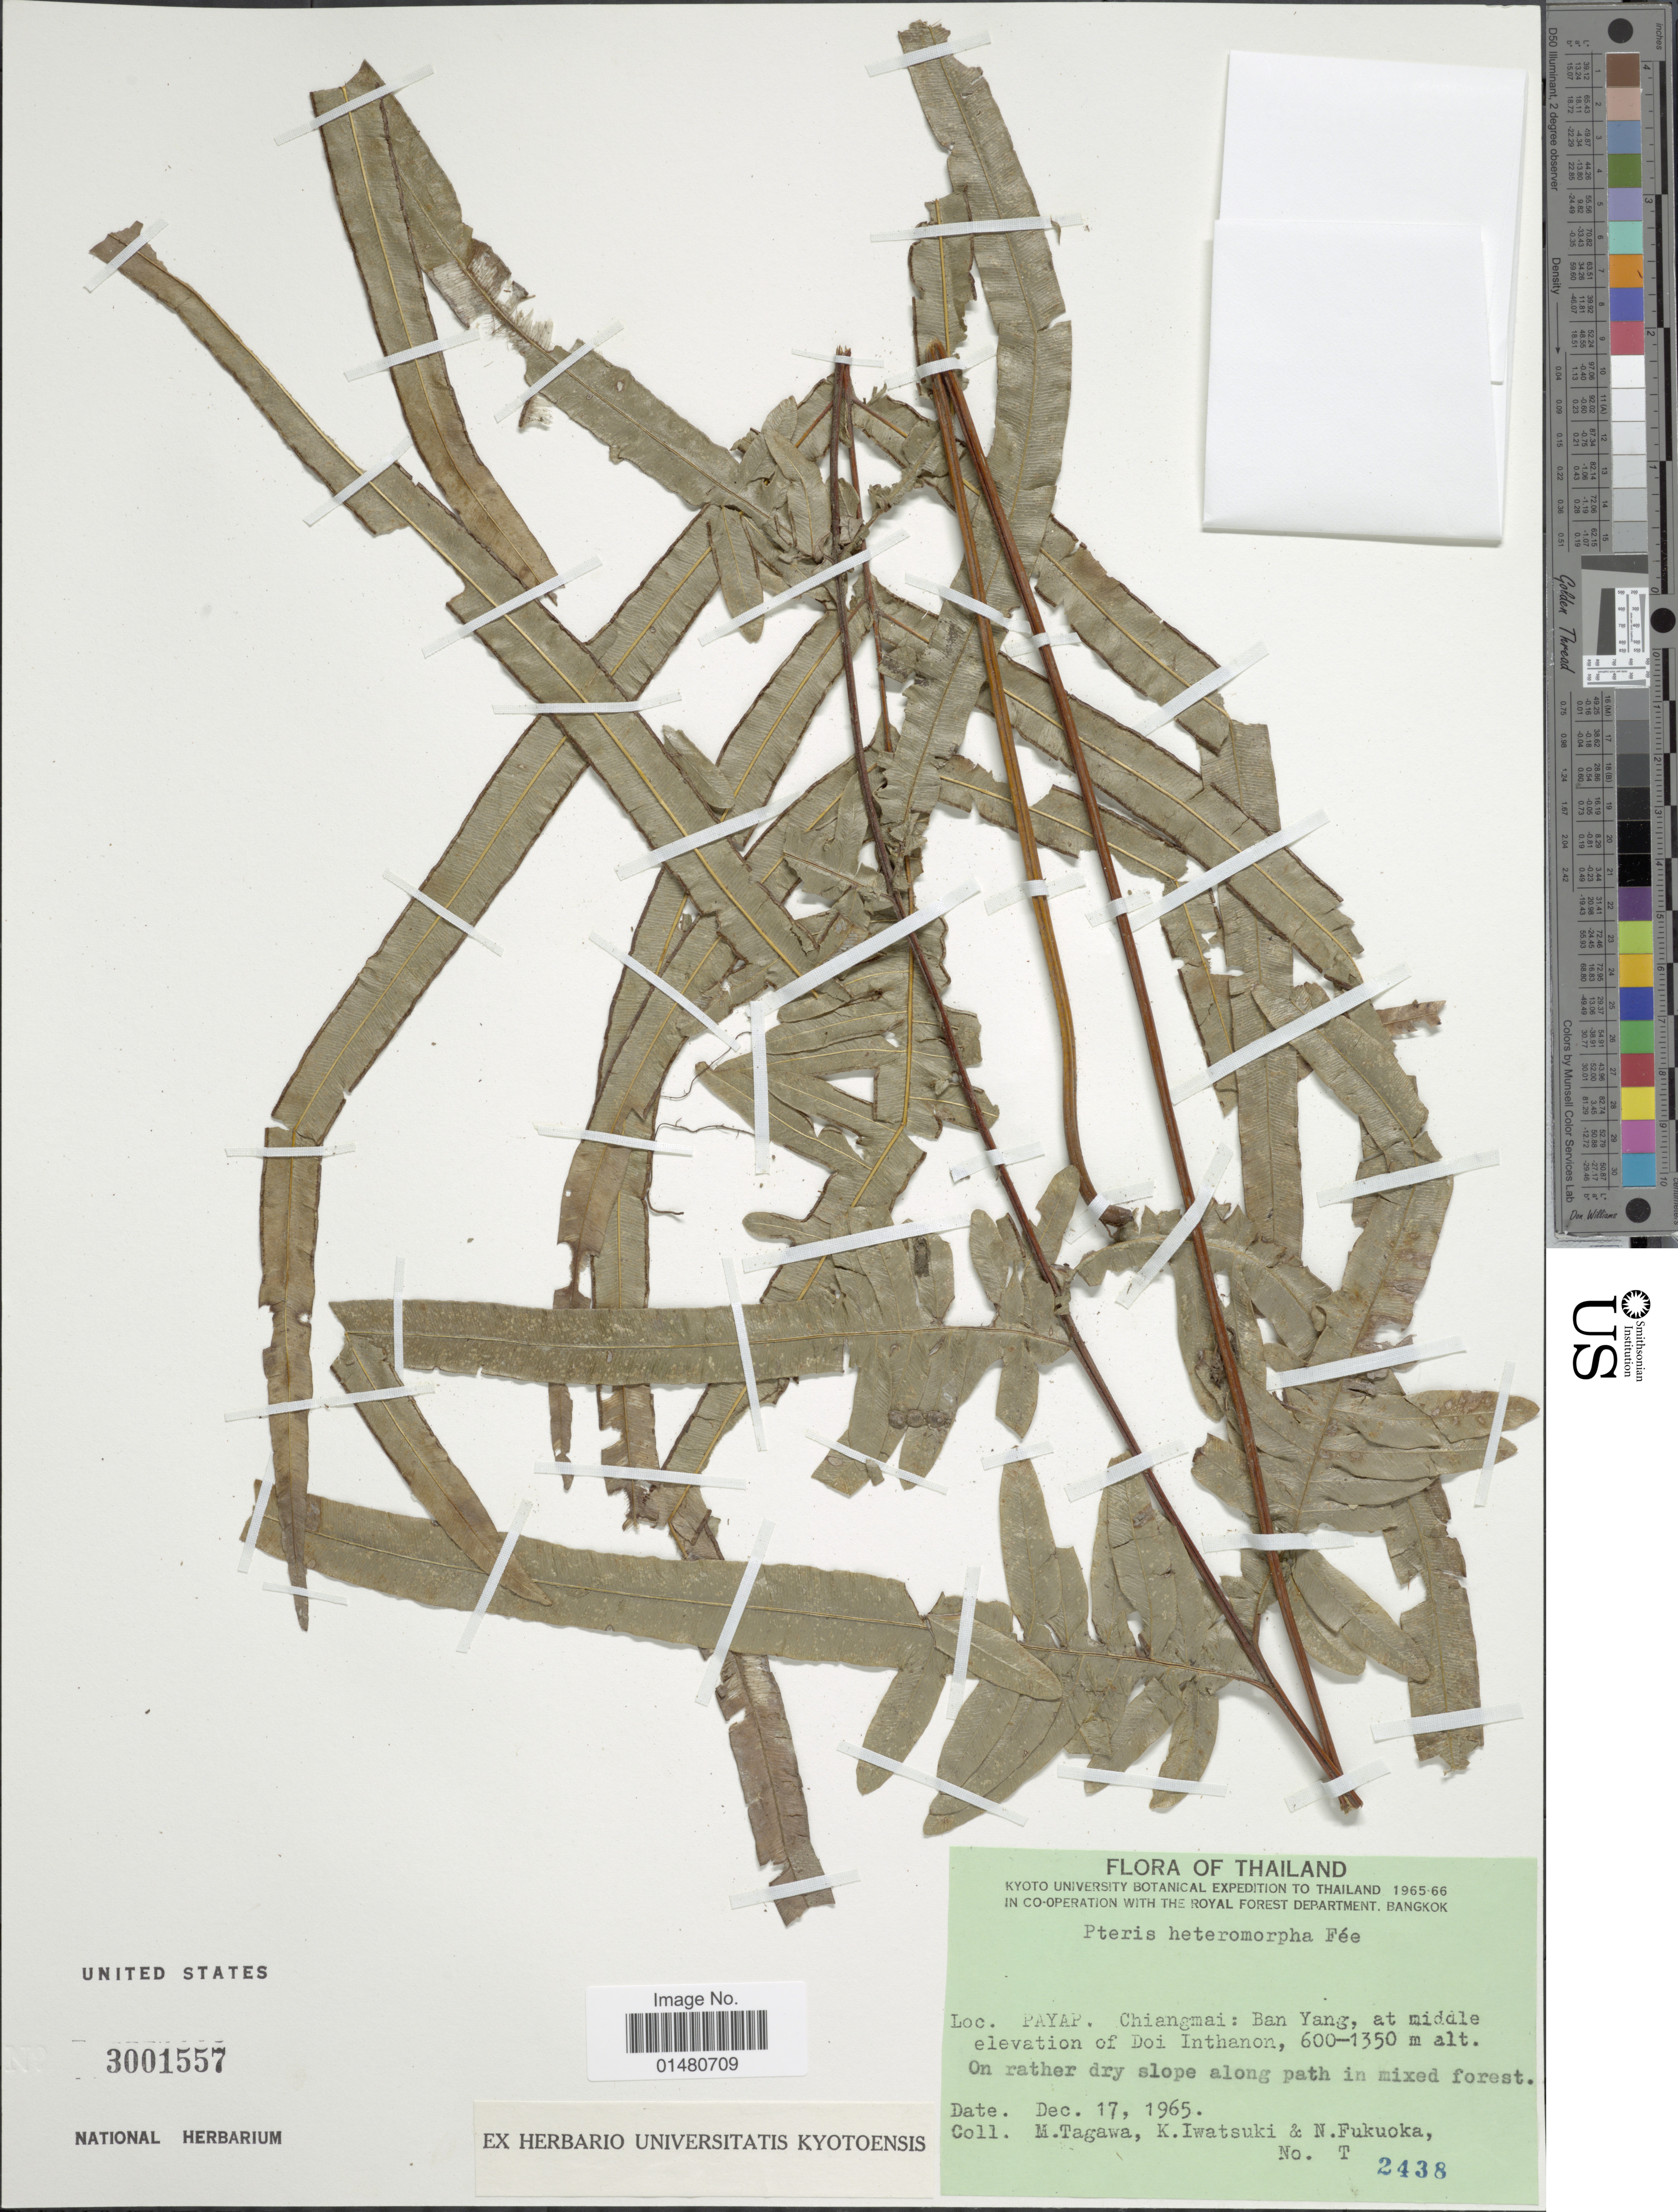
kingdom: Plantae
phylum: Tracheophyta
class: Polypodiopsida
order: Polypodiales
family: Pteridaceae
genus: Pteris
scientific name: Pteris heteromorpha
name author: Fée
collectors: M. Tagawa, K. Iwatsuki & N. Fukuoka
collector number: T 2438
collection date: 1965-12-17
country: Thailand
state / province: Chiang Mai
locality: Payap: Chiangmai: Ban Yang, at middle elevation of Doi Inthanon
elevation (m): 600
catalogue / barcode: US 3001557